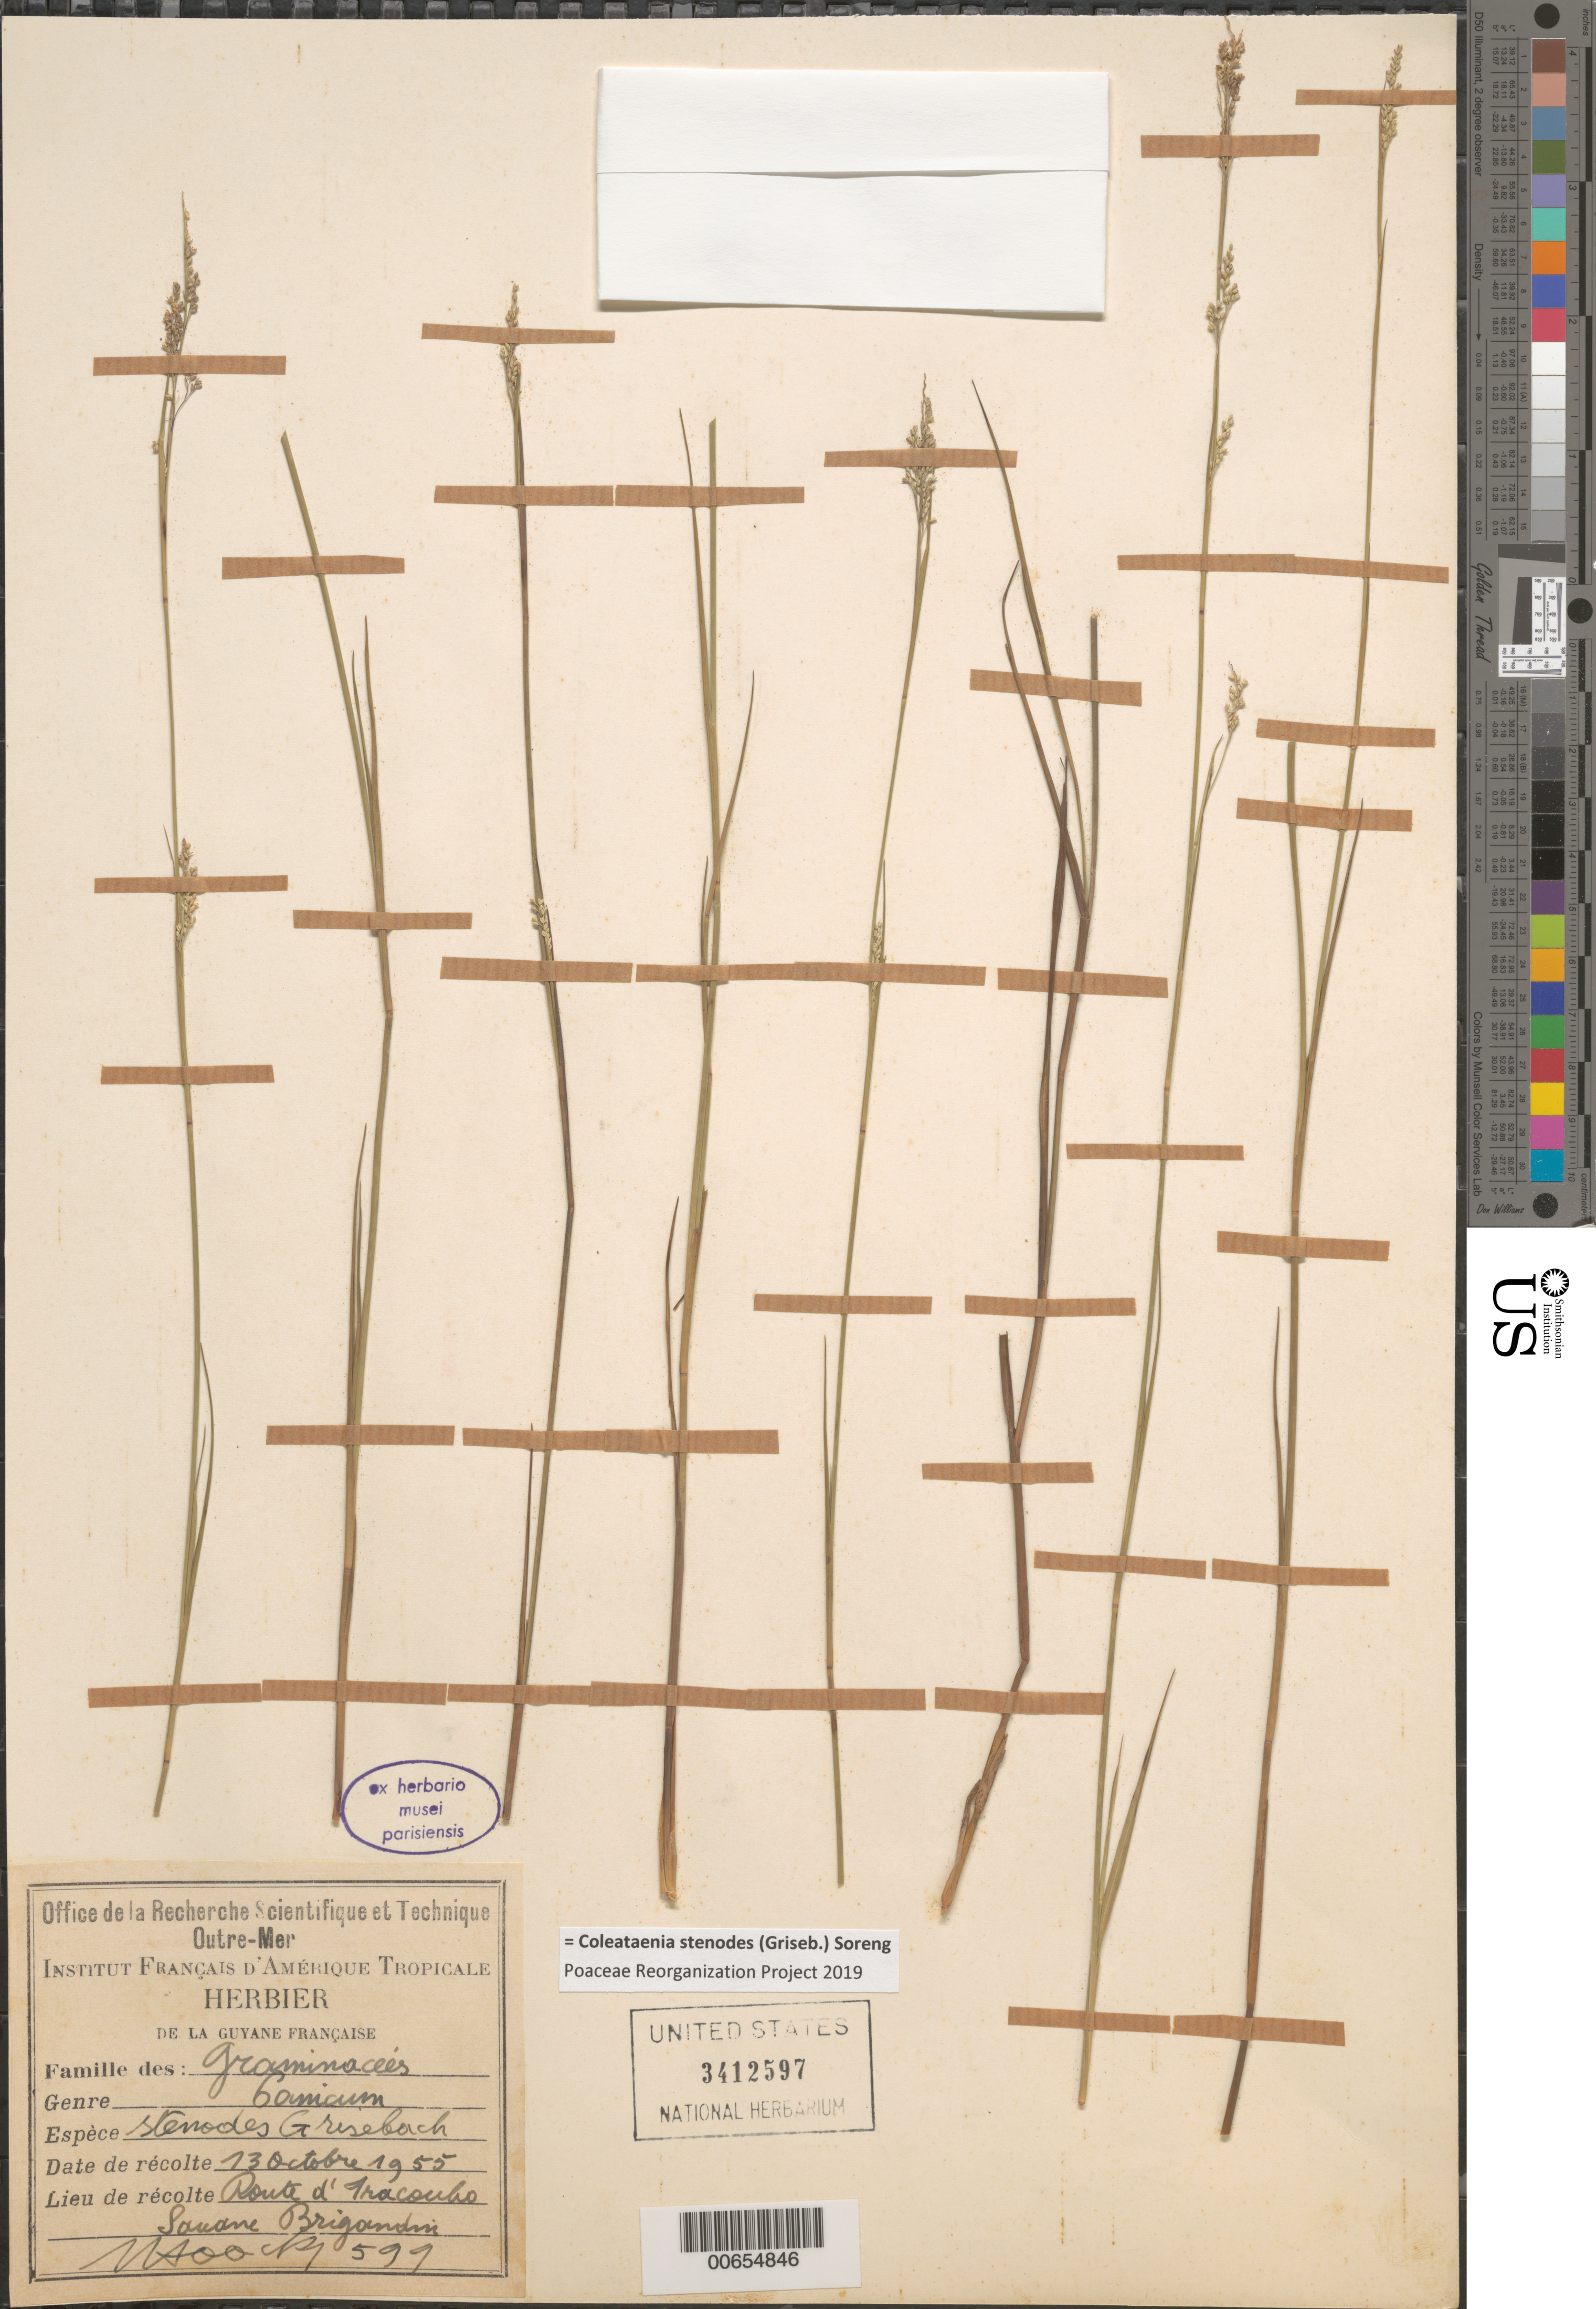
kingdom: Plantae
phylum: Tracheophyta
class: Liliopsida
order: Poales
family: Poaceae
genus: Panicum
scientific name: Panicum stenodes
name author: Griseb.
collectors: J. Hoock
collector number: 599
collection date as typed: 13-Oct-55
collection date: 1955-10-13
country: French Guiana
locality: Route d'Iracoubo, Savane Brigandin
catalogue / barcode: US 3412597